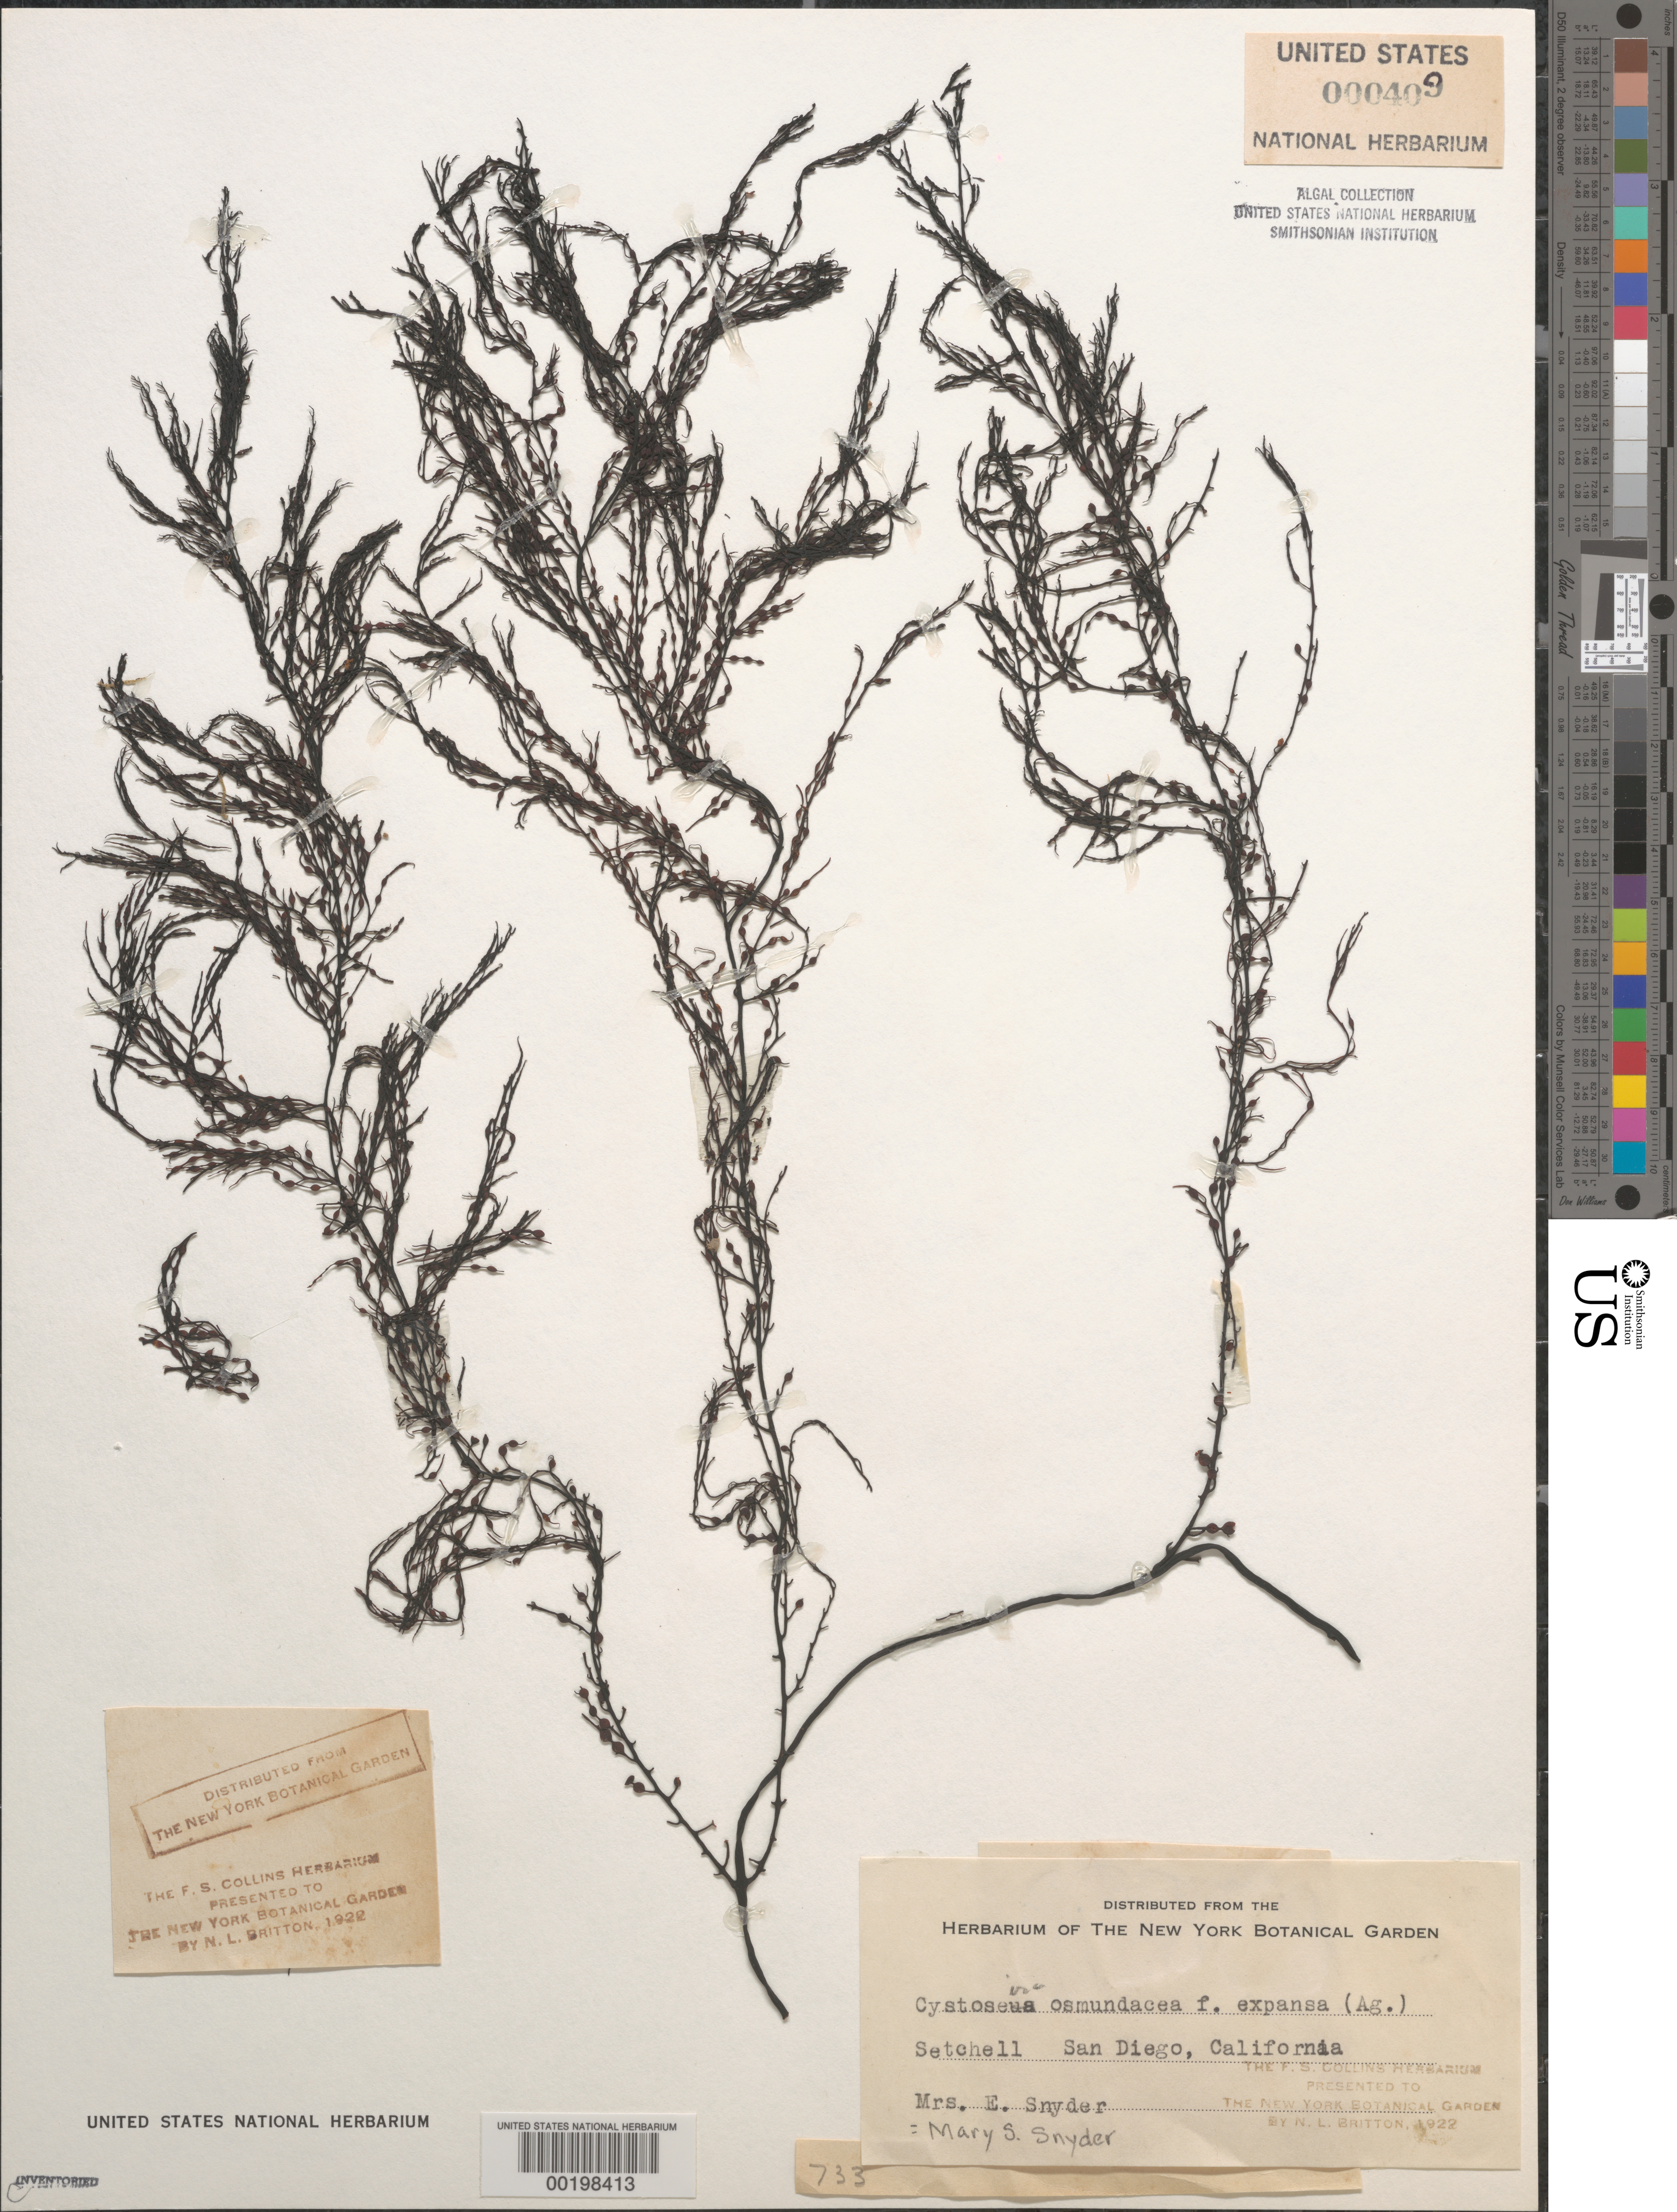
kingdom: Chromista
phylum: Ochrophyta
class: Phaeophyceae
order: Fucales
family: Sargassaceae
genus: Cystoseira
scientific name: Cystoseira osmundacea f. expansa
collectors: M. Snyder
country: United States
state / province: California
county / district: San Diego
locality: San Diego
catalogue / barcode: US 409